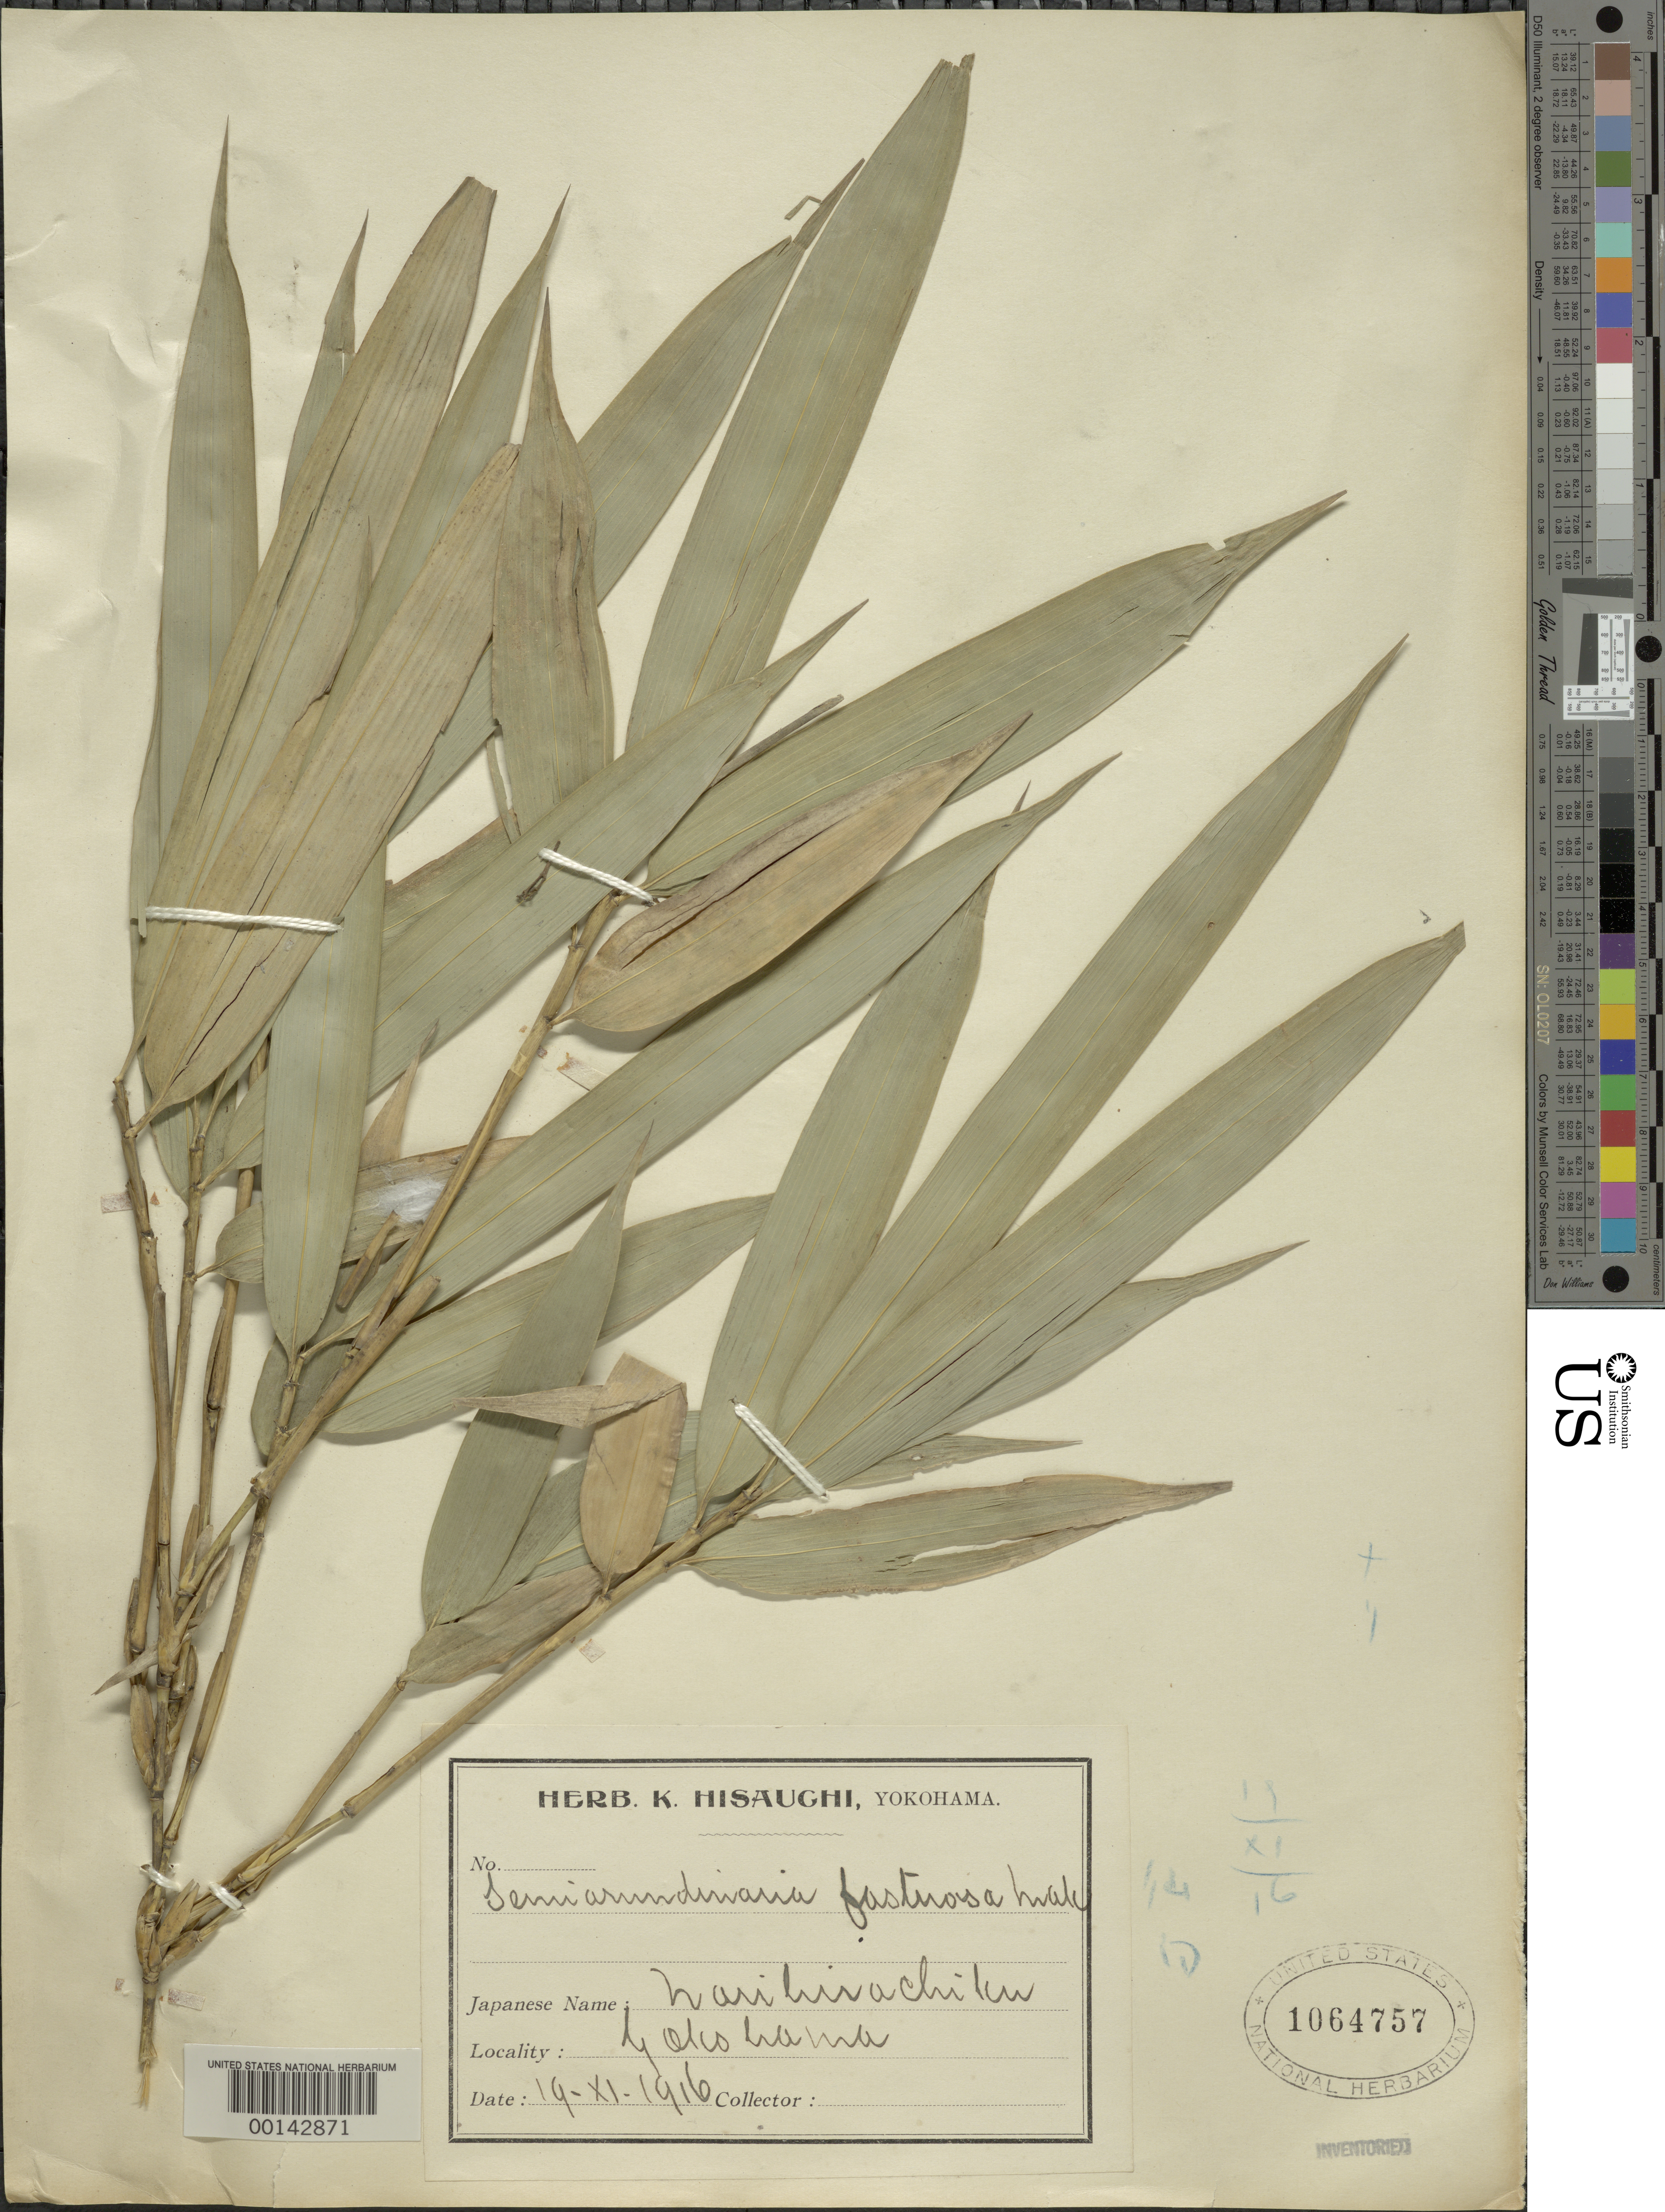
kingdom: Plantae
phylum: Tracheophyta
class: Liliopsida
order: Poales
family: Poaceae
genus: Semiarundinaria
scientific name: Semiarundinaria fastuosa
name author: Makino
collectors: K. Hisauchi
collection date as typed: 19 Nov 1916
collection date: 1916-11-19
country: Japan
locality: Yokohama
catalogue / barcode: US 1064757